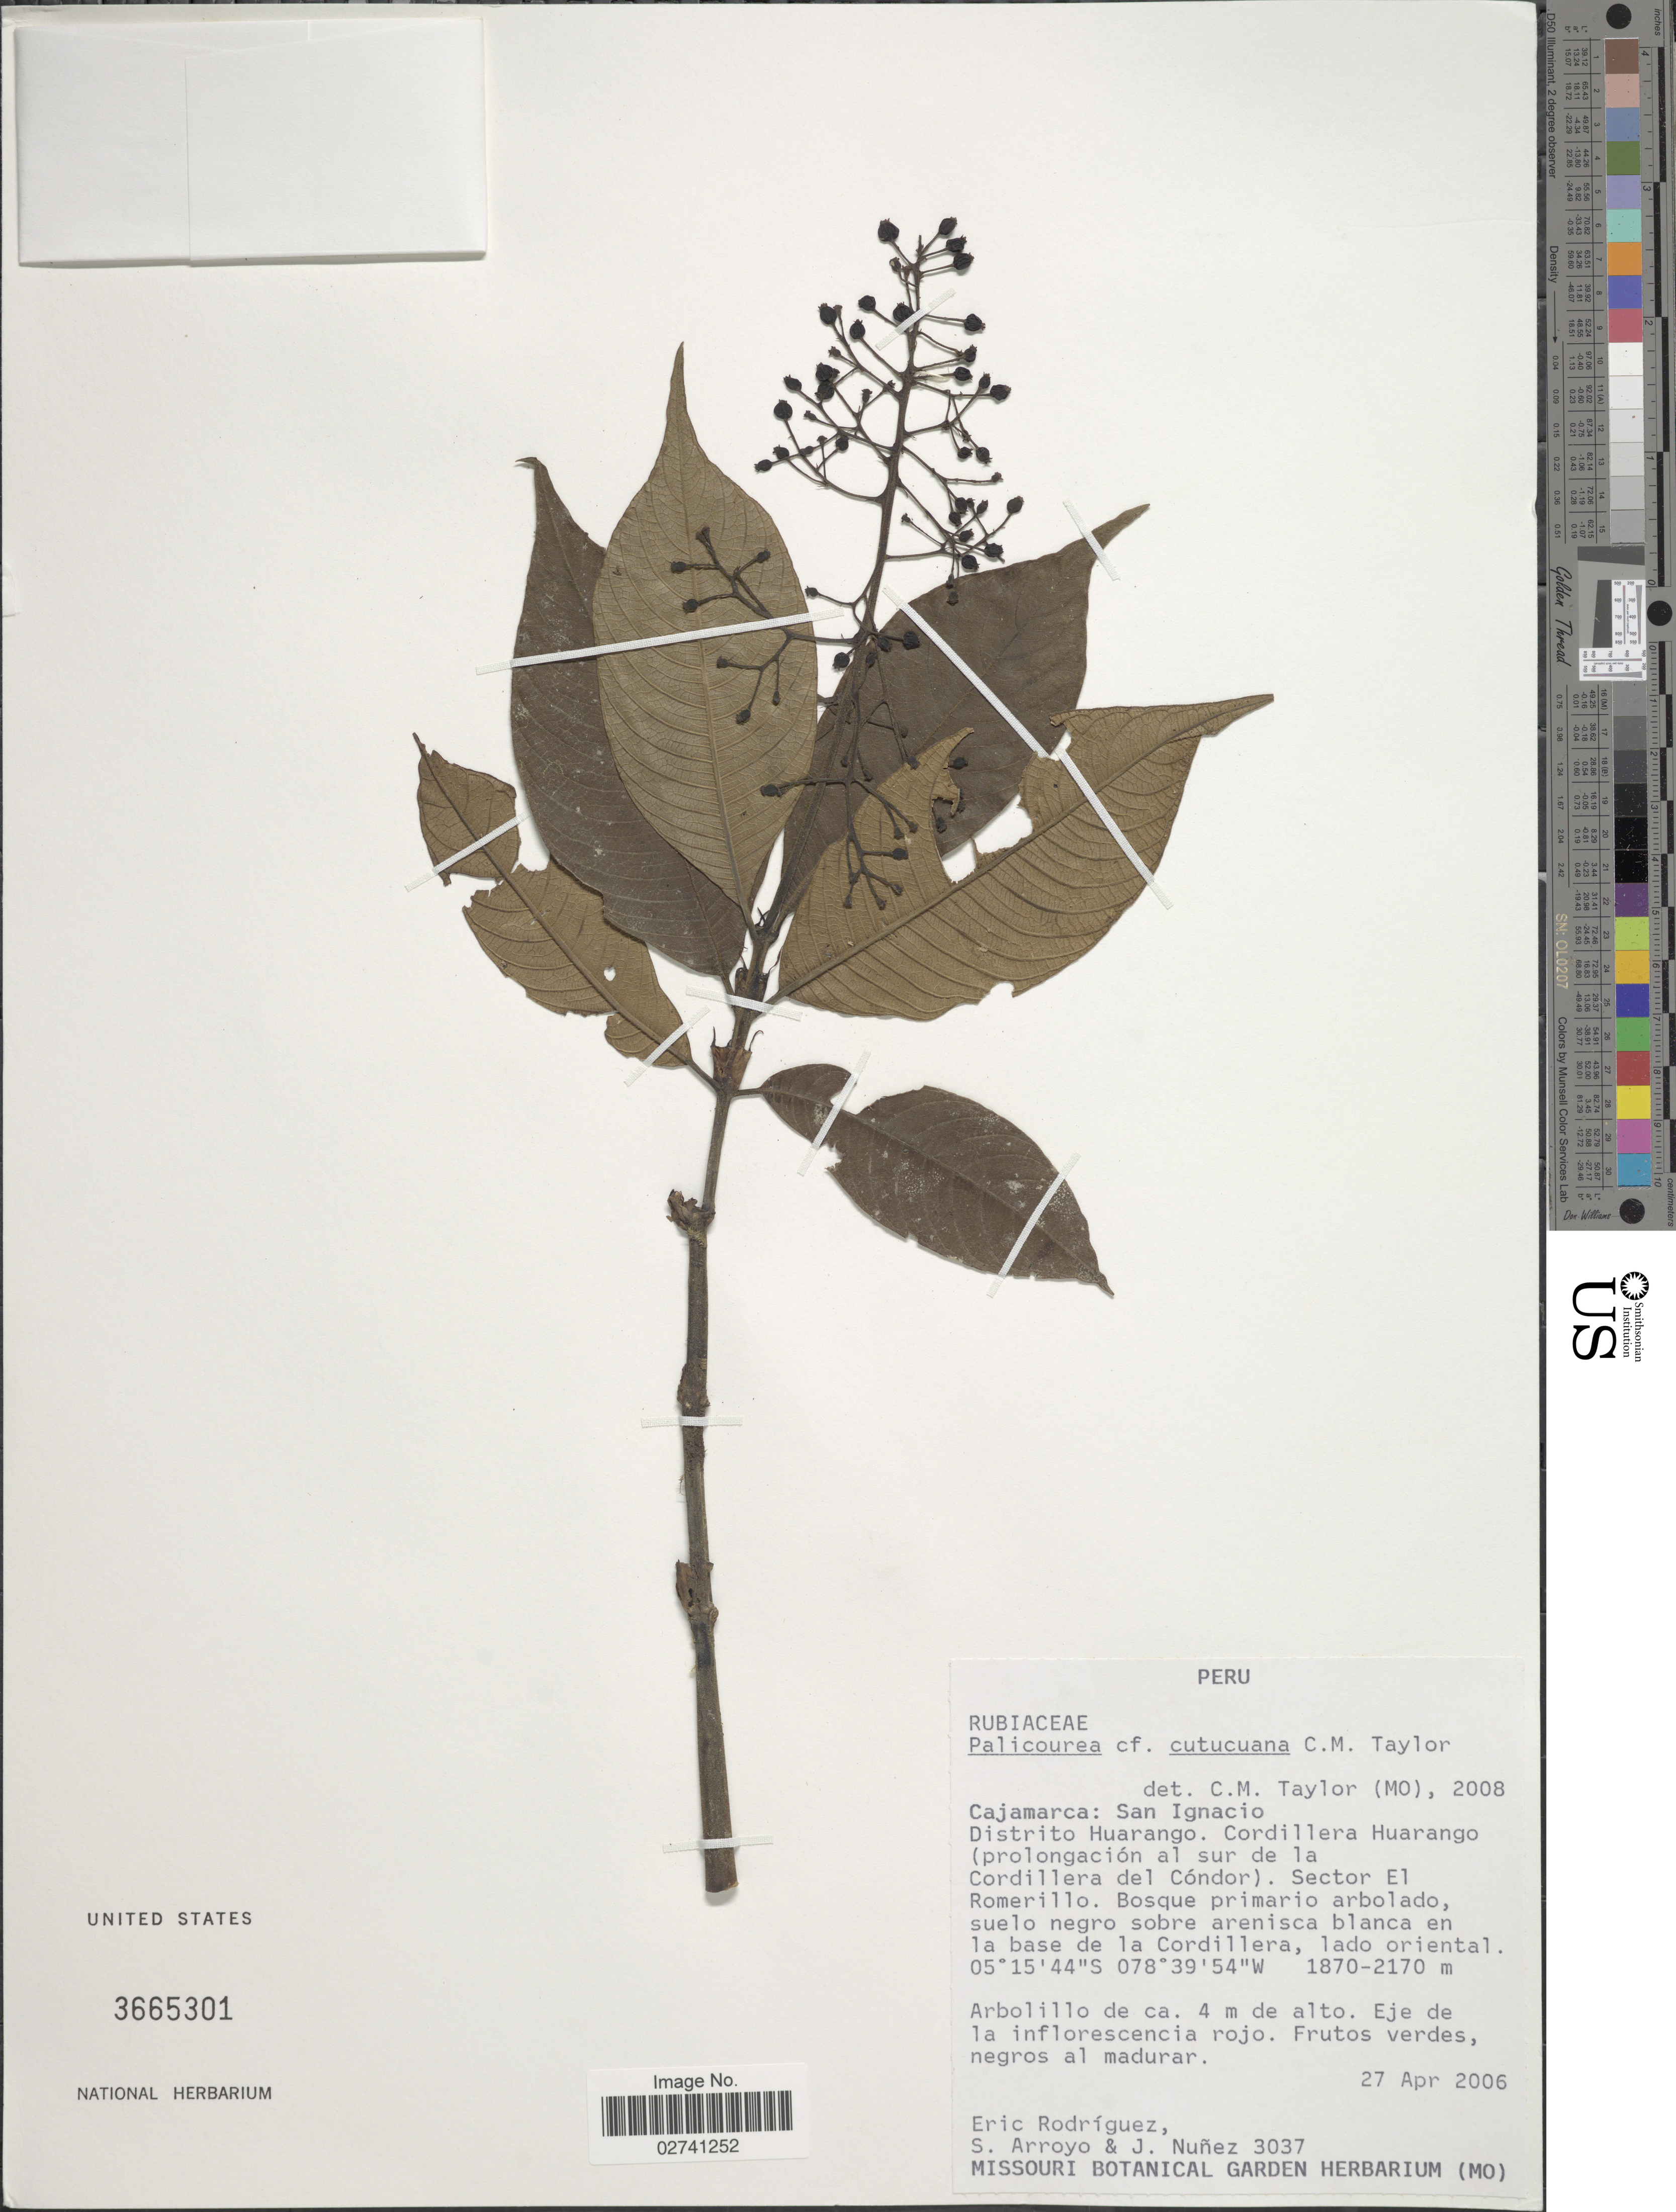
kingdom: Plantae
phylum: Tracheophyta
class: Magnoliopsida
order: Gentianales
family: Rubiaceae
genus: Palicourea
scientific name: Palicourea cutucuana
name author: C.M. Taylor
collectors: E. Rodriguez & J. Nunez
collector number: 3037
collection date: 2006-04-27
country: Peru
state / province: Cajamarca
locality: San Ignacio. Distrito Huarango. Cordillera Huarango (prolongación al sur de la Cordillera del Cóndor). Sector El Romerillo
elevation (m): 1870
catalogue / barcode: US 3665301